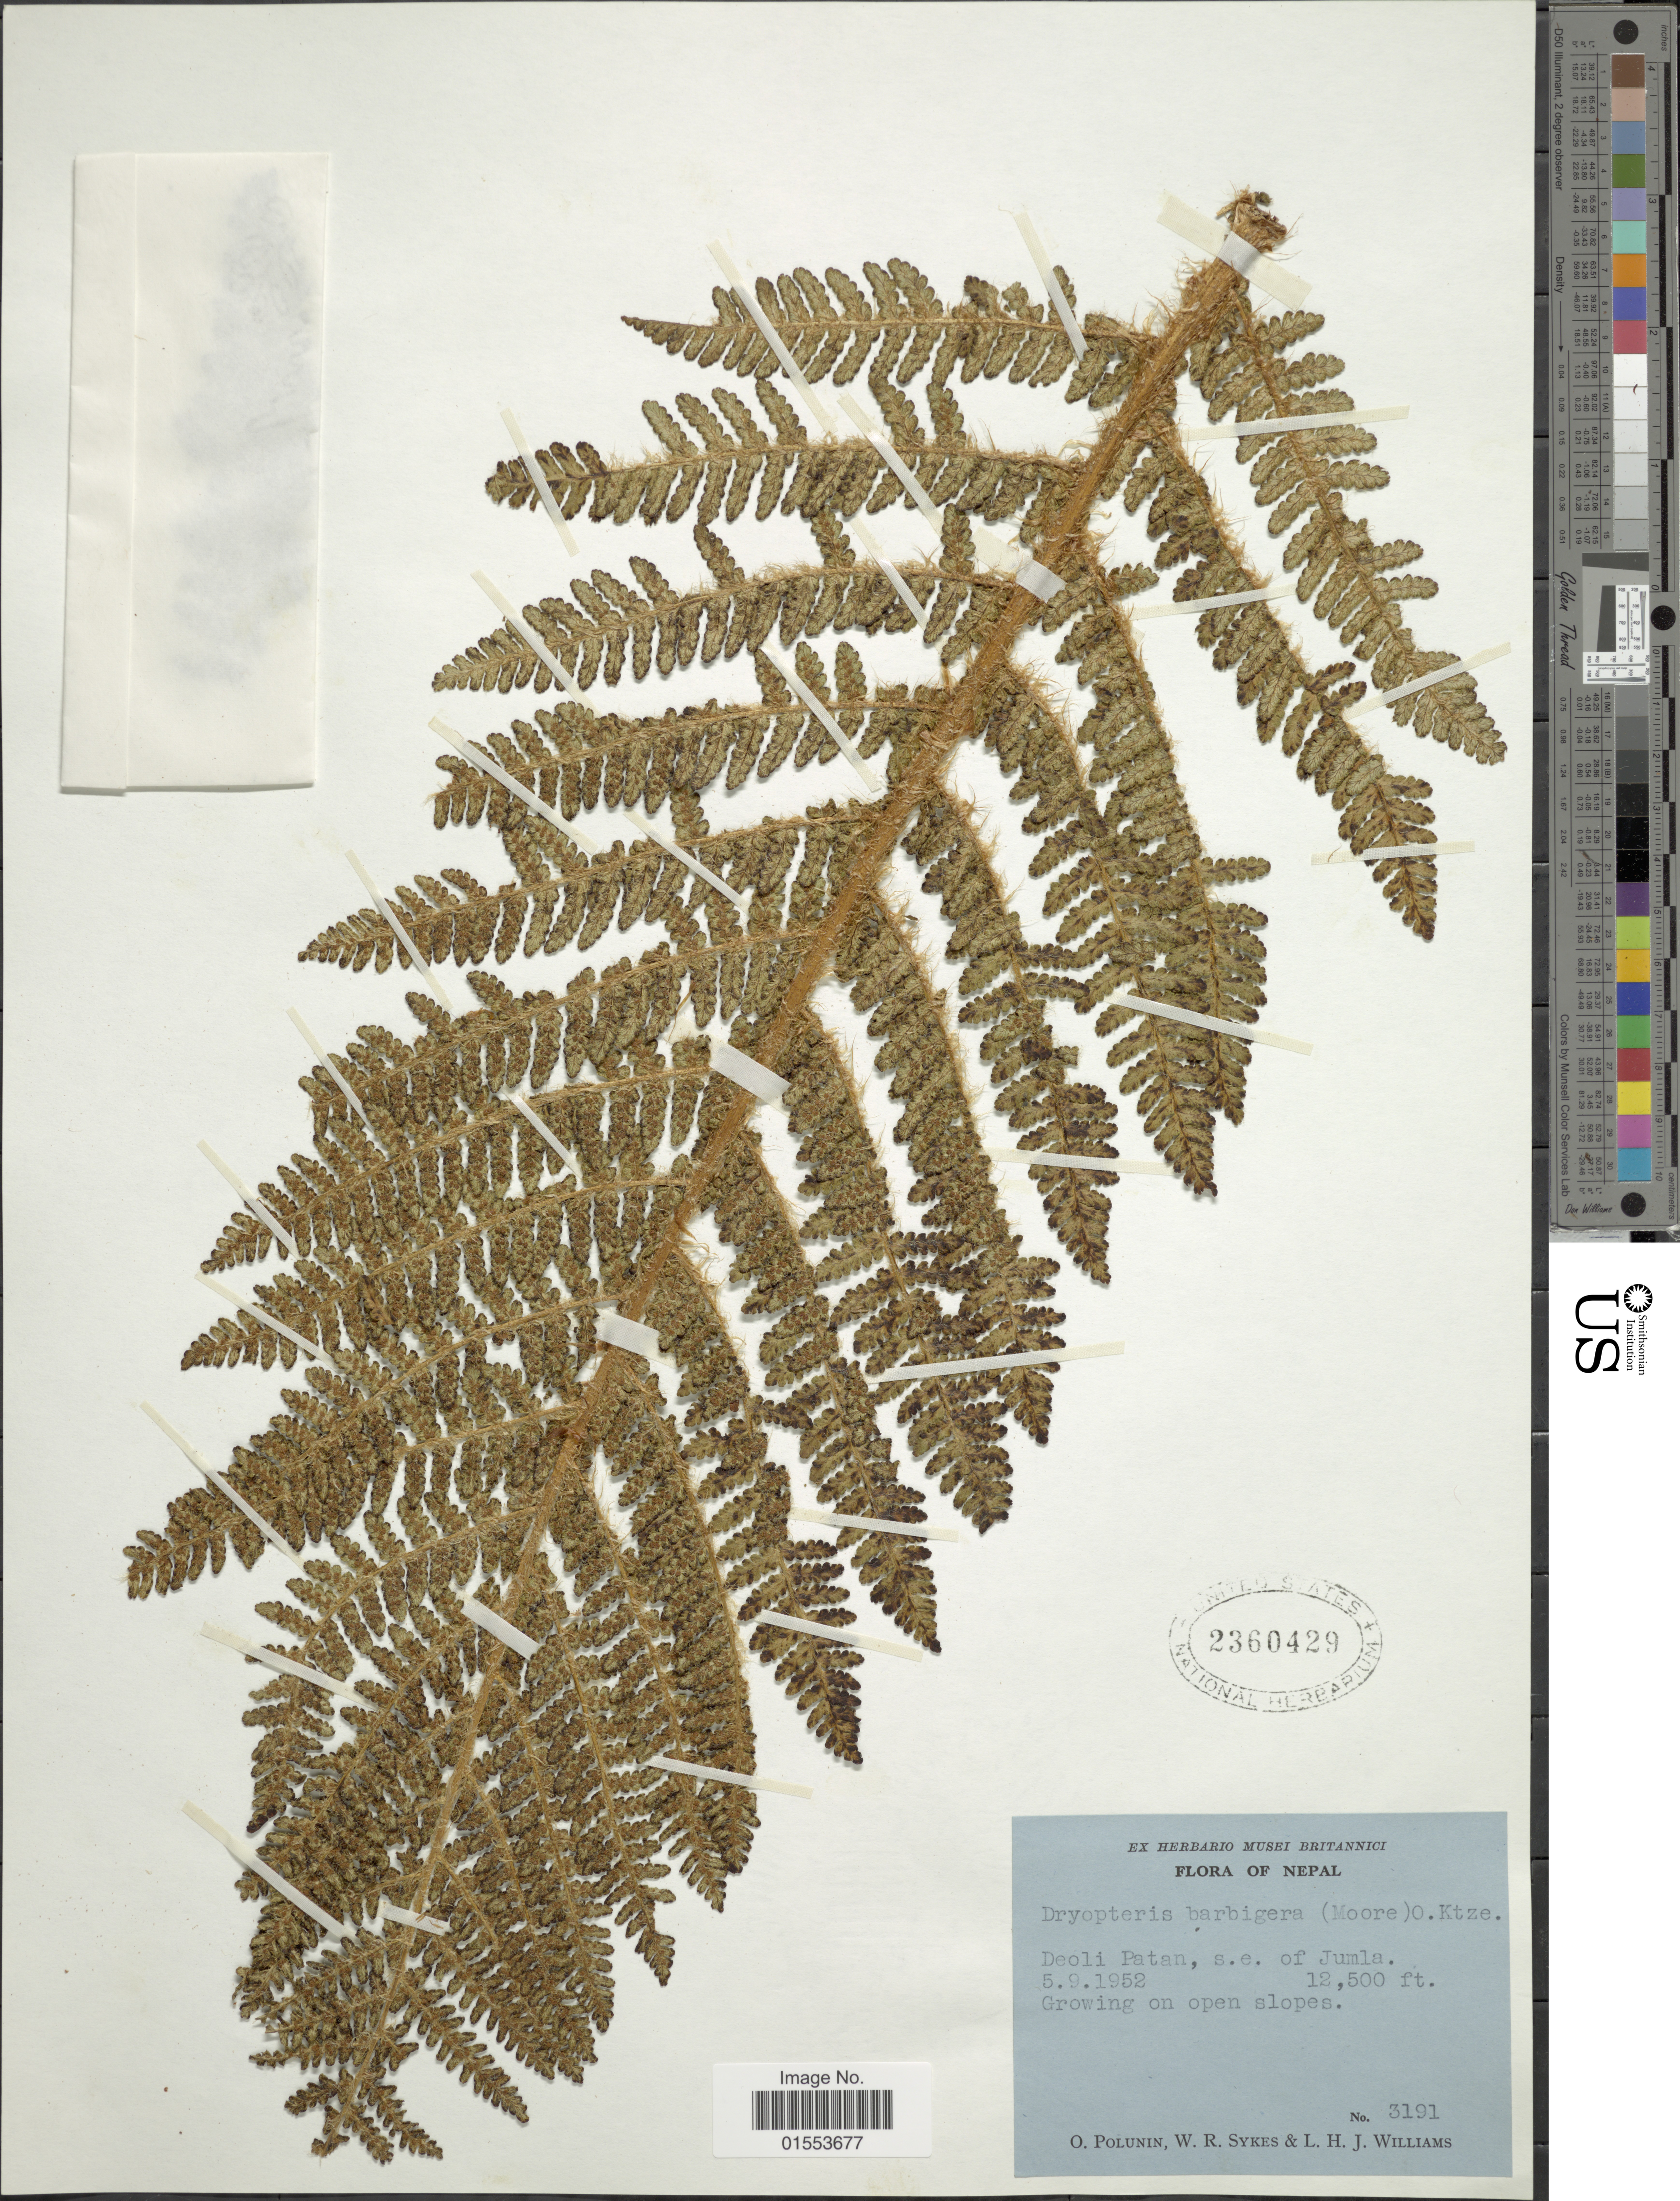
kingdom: Plantae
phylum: Tracheophyta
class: Polypodiopsida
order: Polypodiales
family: Dryopteridaceae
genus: Dryopteris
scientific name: Dryopteris barbigera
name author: (Hook.) Kuntze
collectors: O. V. Polunin, W. R. Sykes & L. H. J. Williams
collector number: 3191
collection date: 1952-09-05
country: Nepal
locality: Deoli Patan, s.e. of Jumla, Nepal.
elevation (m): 3810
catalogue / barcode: US 2360429